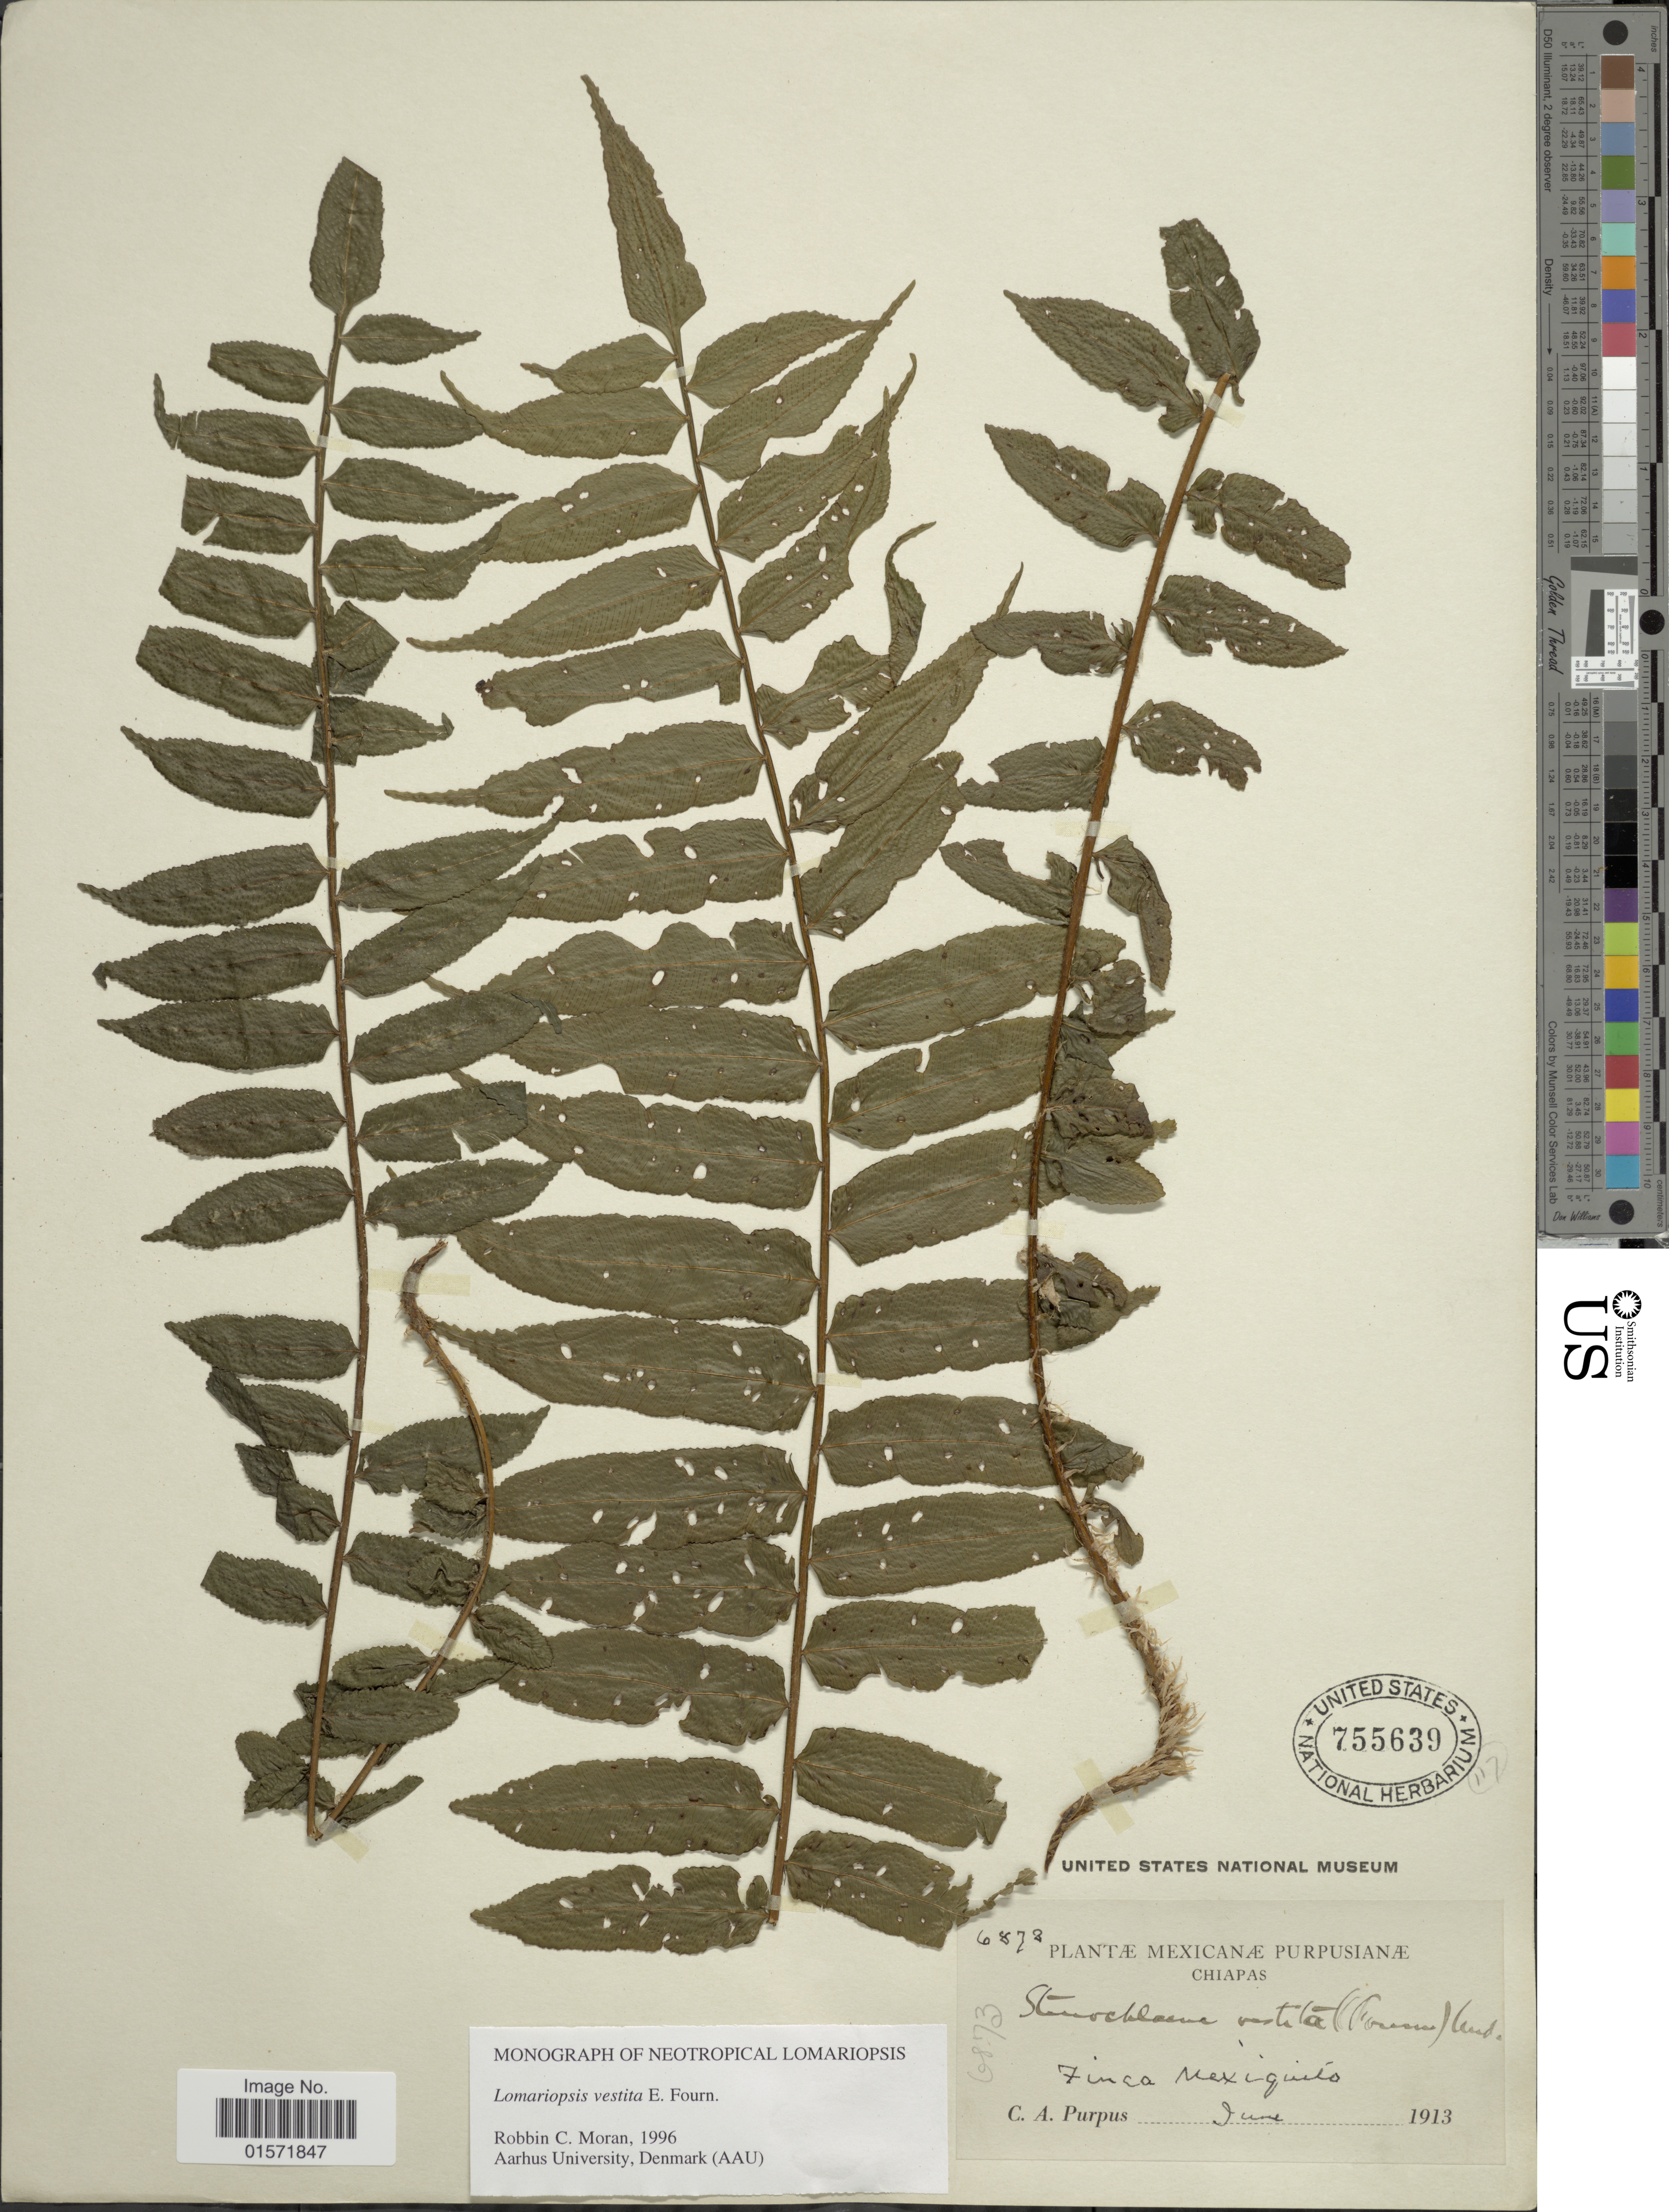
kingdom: Plantae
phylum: Tracheophyta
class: Polypodiopsida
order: Polypodiales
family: Lomariopsidaceae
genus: Lomariopsis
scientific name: Lomariopsis vestita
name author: E. Fourn.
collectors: C. A. Purpus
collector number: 6873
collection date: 1913-06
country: Mexico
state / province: Chiapas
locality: Finca Mexiquito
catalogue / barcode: US 755639